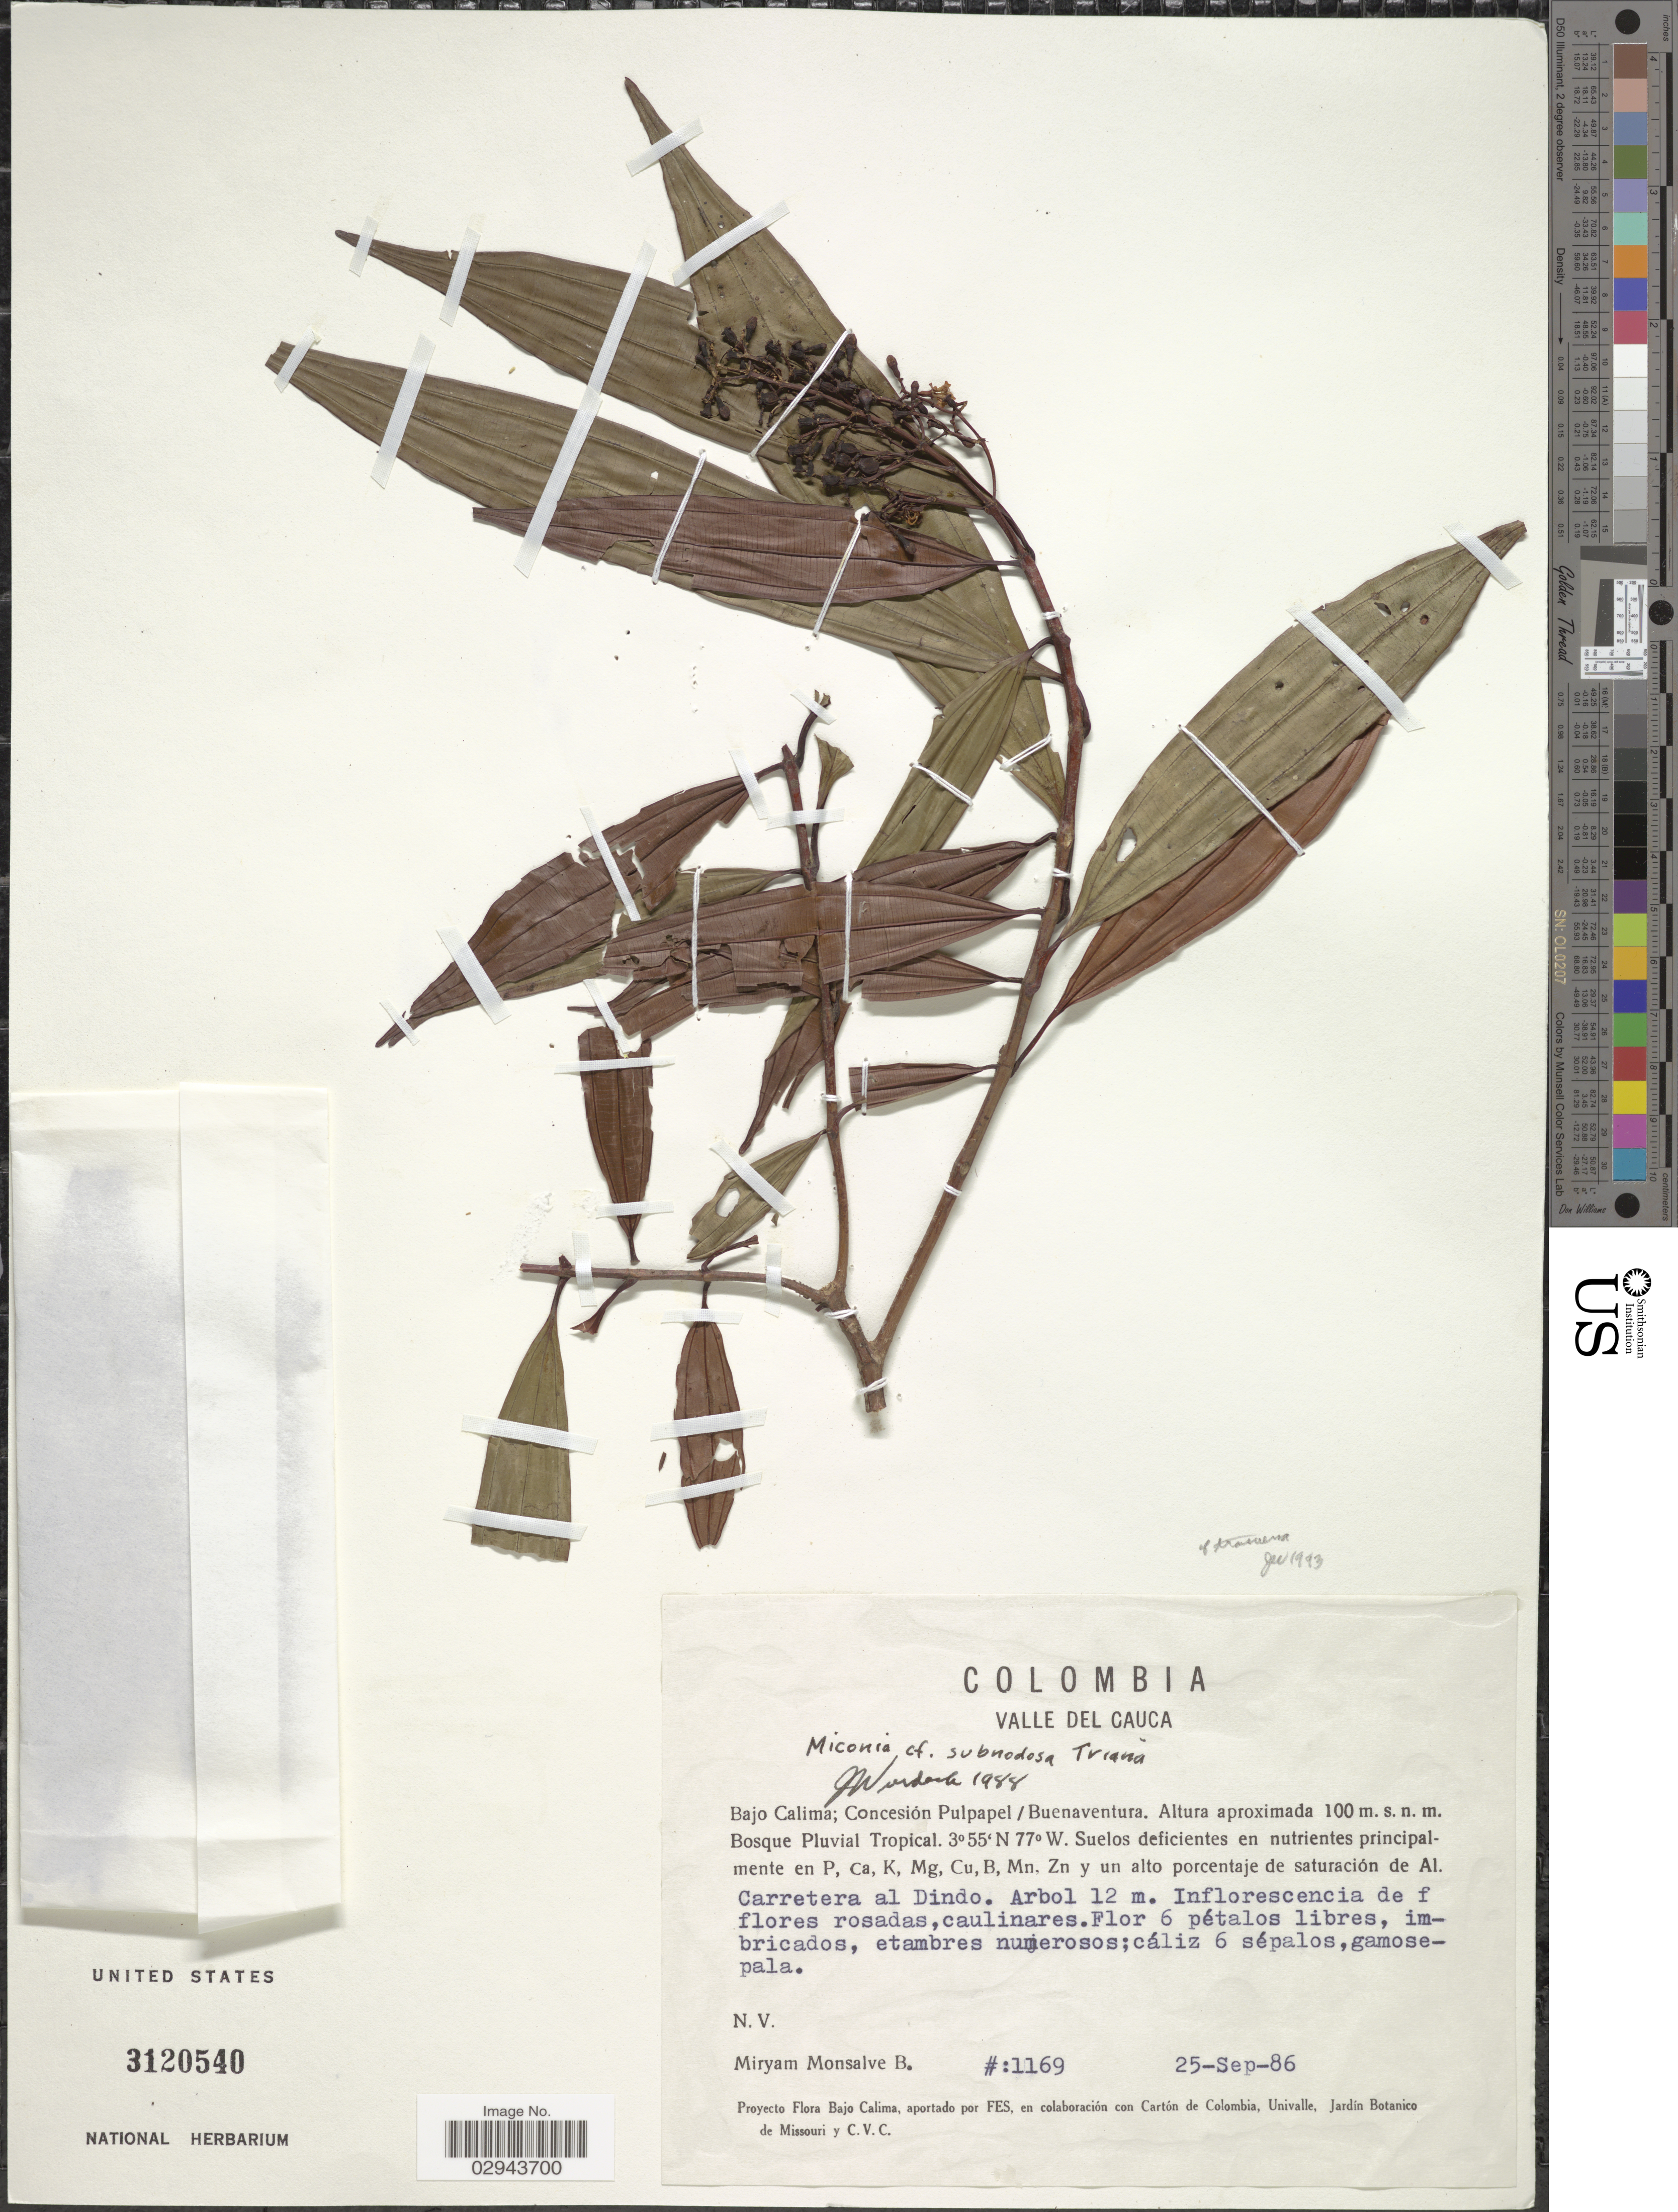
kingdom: Plantae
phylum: Tracheophyta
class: Magnoliopsida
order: Myrtales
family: Melastomataceae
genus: Miconia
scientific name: Miconia subnodosa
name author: Triana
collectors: M. Monsalve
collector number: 1169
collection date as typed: Transcribed d/m/y: 25/9/86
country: Colombia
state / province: Valle del Cauca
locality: Bajo Calima; Concesión Pulpapel /Buenaventura.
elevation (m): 100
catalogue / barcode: US 3120540